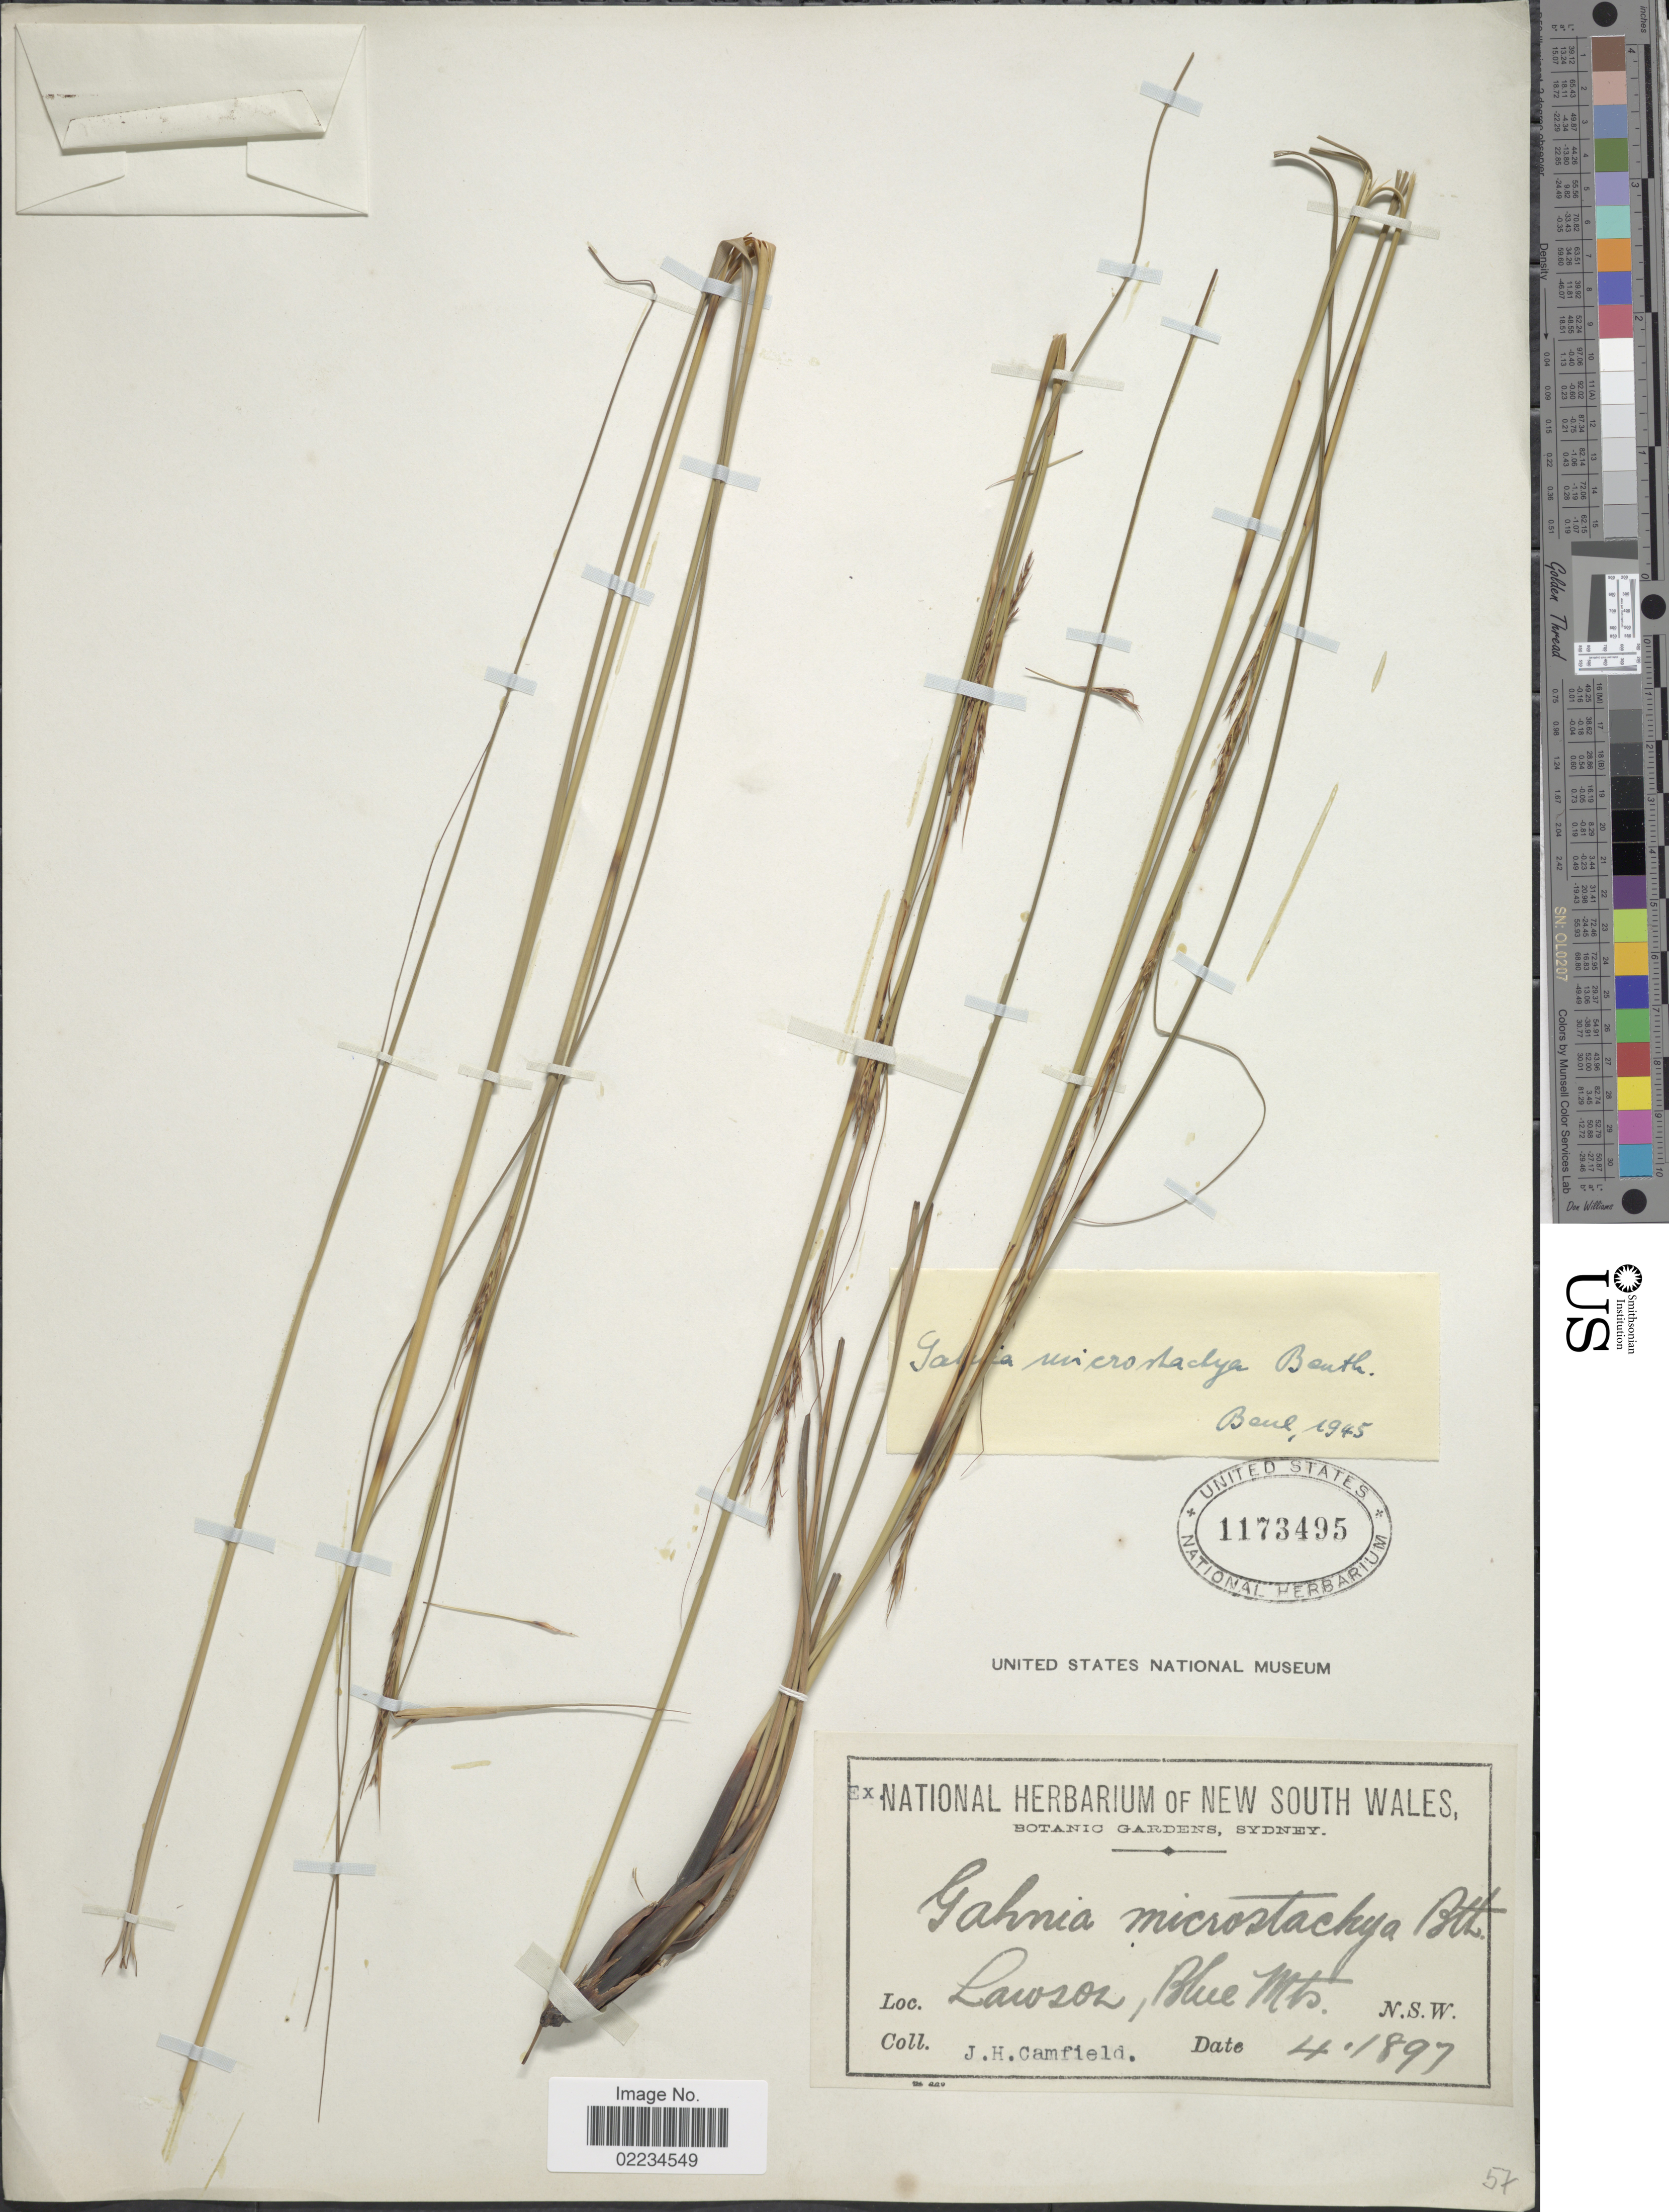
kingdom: Plantae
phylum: Tracheophyta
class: Liliopsida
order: Poales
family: Cyperaceae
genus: Gahnia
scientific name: Gahnia microstachya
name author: Benth.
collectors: J. Camfield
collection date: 1897-04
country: Australia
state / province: New South Wales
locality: Lawzoz, Blue Mts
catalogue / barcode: US 1173495